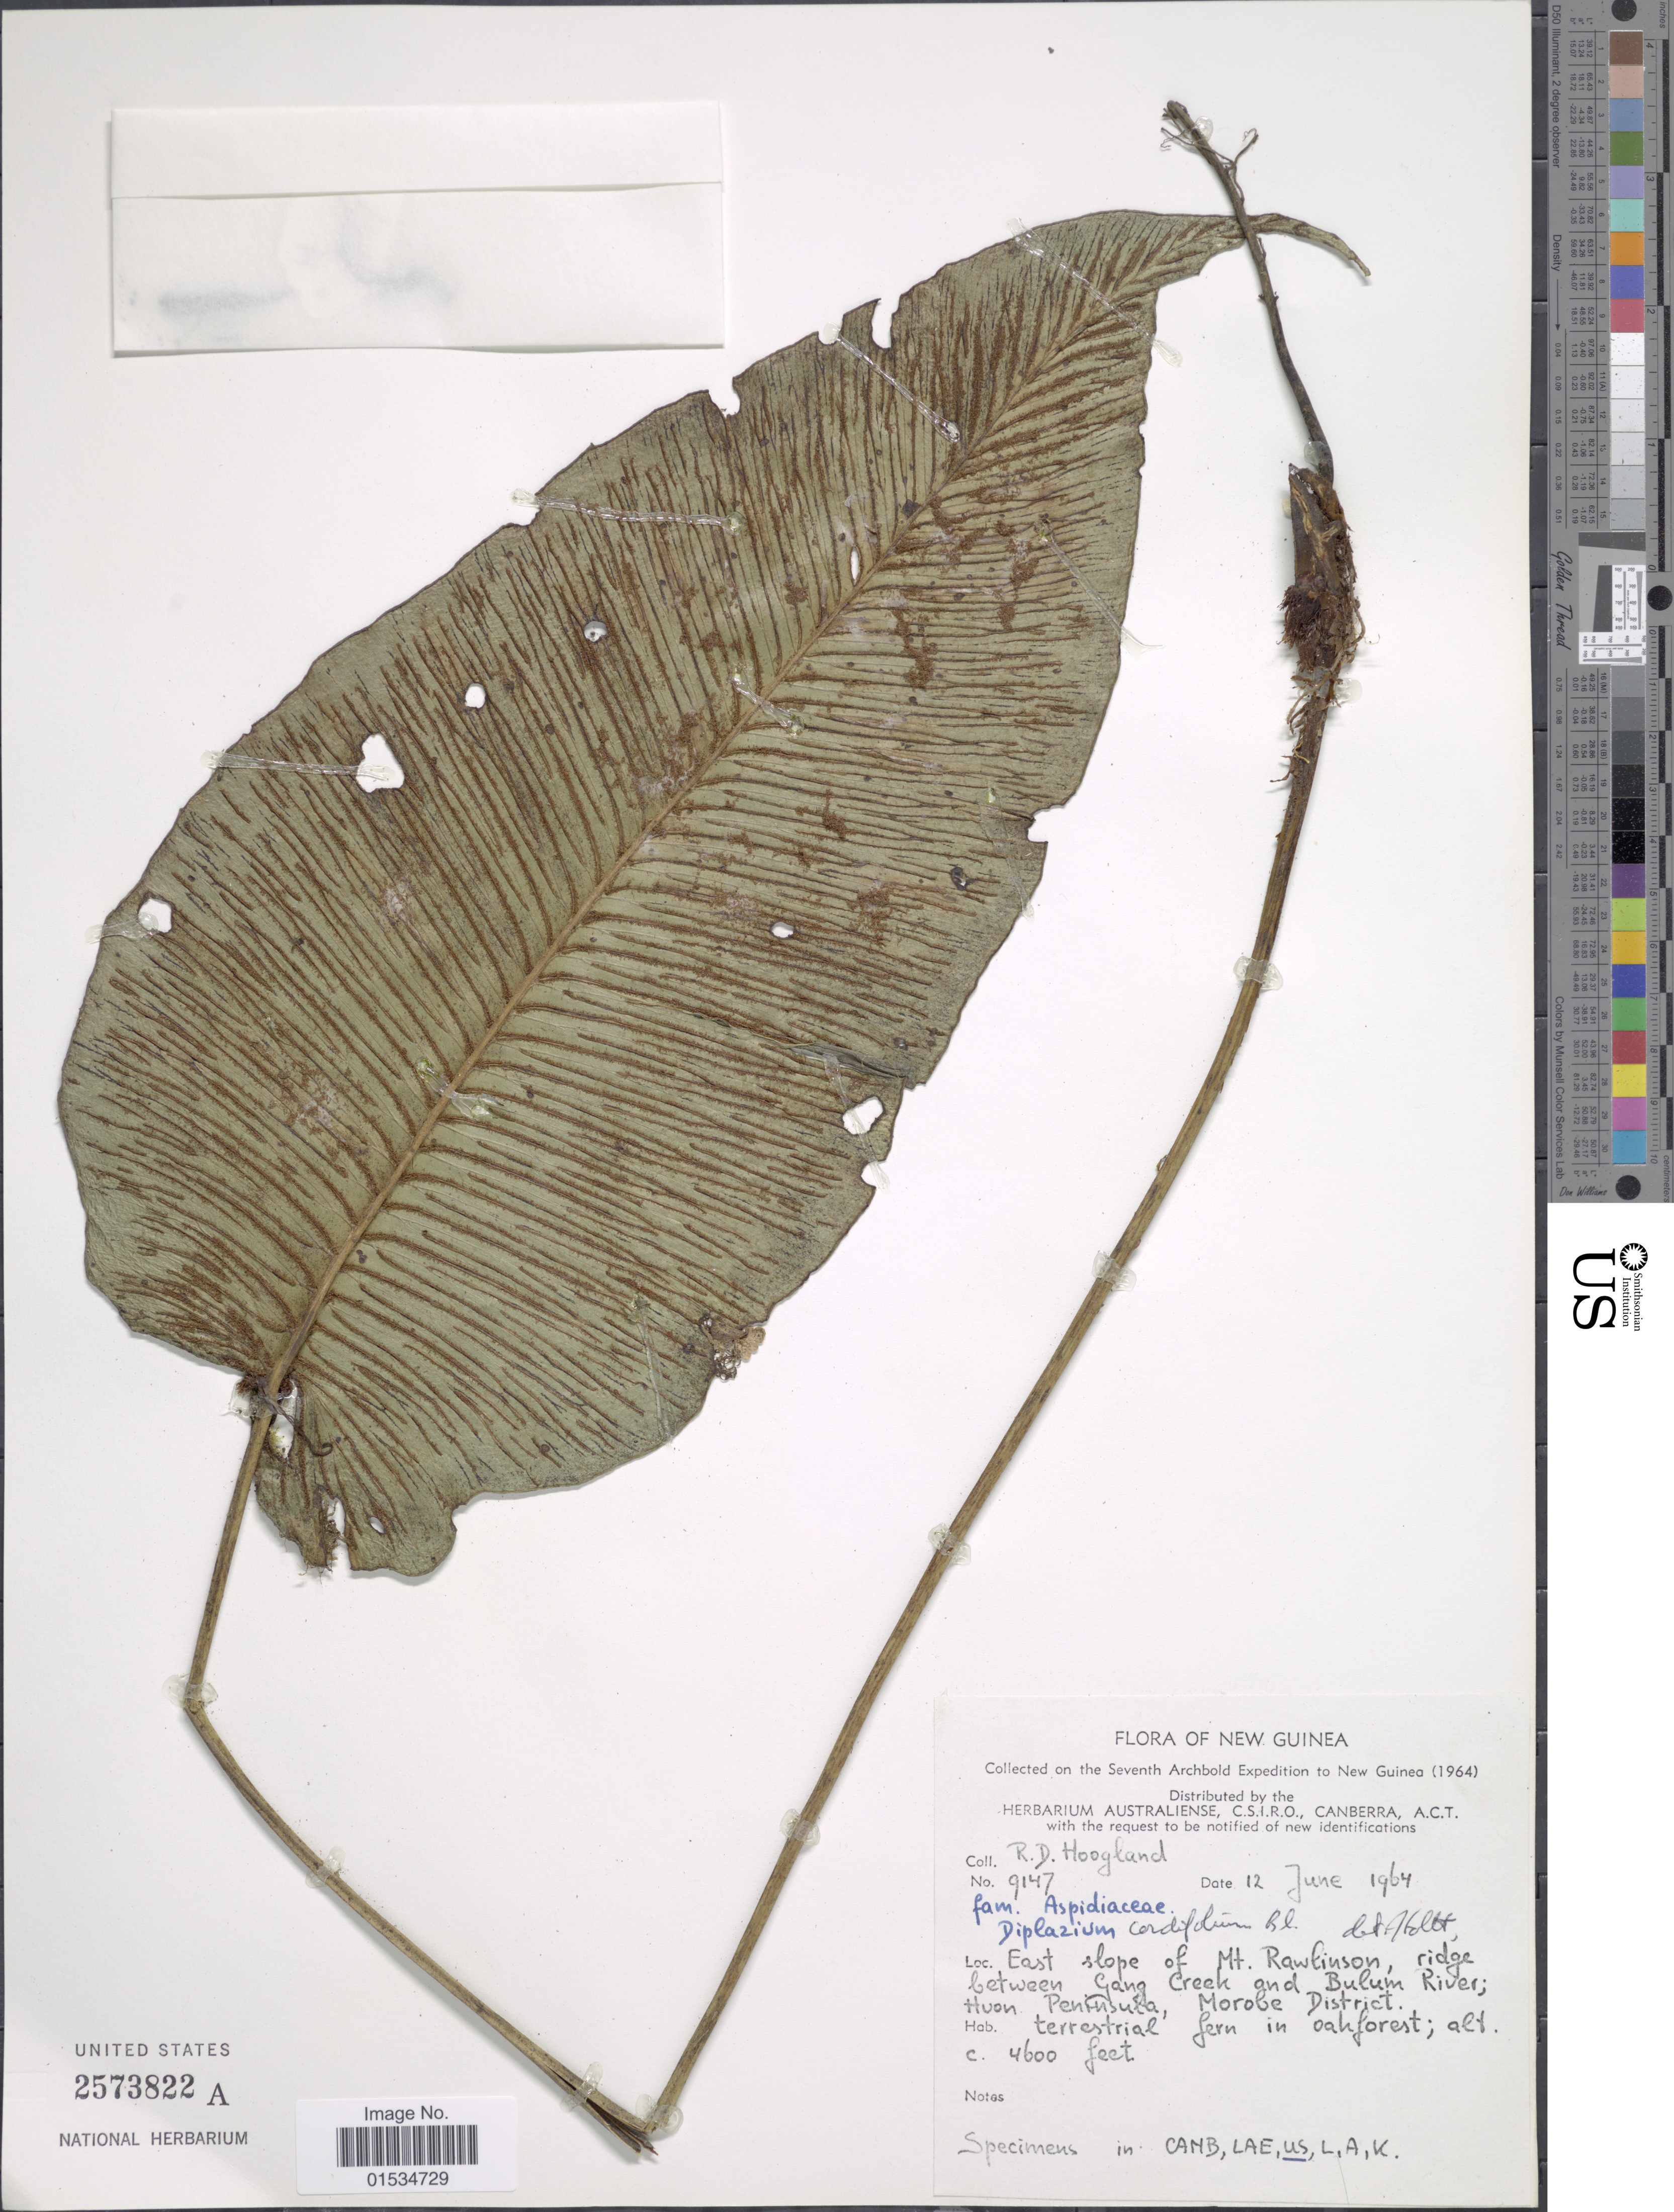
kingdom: Plantae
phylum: Tracheophyta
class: Polypodiopsida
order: Polypodiales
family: Athyriaceae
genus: Diplazium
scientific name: Diplazium cordifolium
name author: Blume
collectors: R. D. Hoogland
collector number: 9147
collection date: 1964-06-12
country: Papua New Guinea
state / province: Morobe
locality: New Guinea, East slope of Mt. Rawlinson, ridge between Gang Creek and Bulum River, Huon Peninsula, Morobe District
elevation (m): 1402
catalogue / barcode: US 2573822A